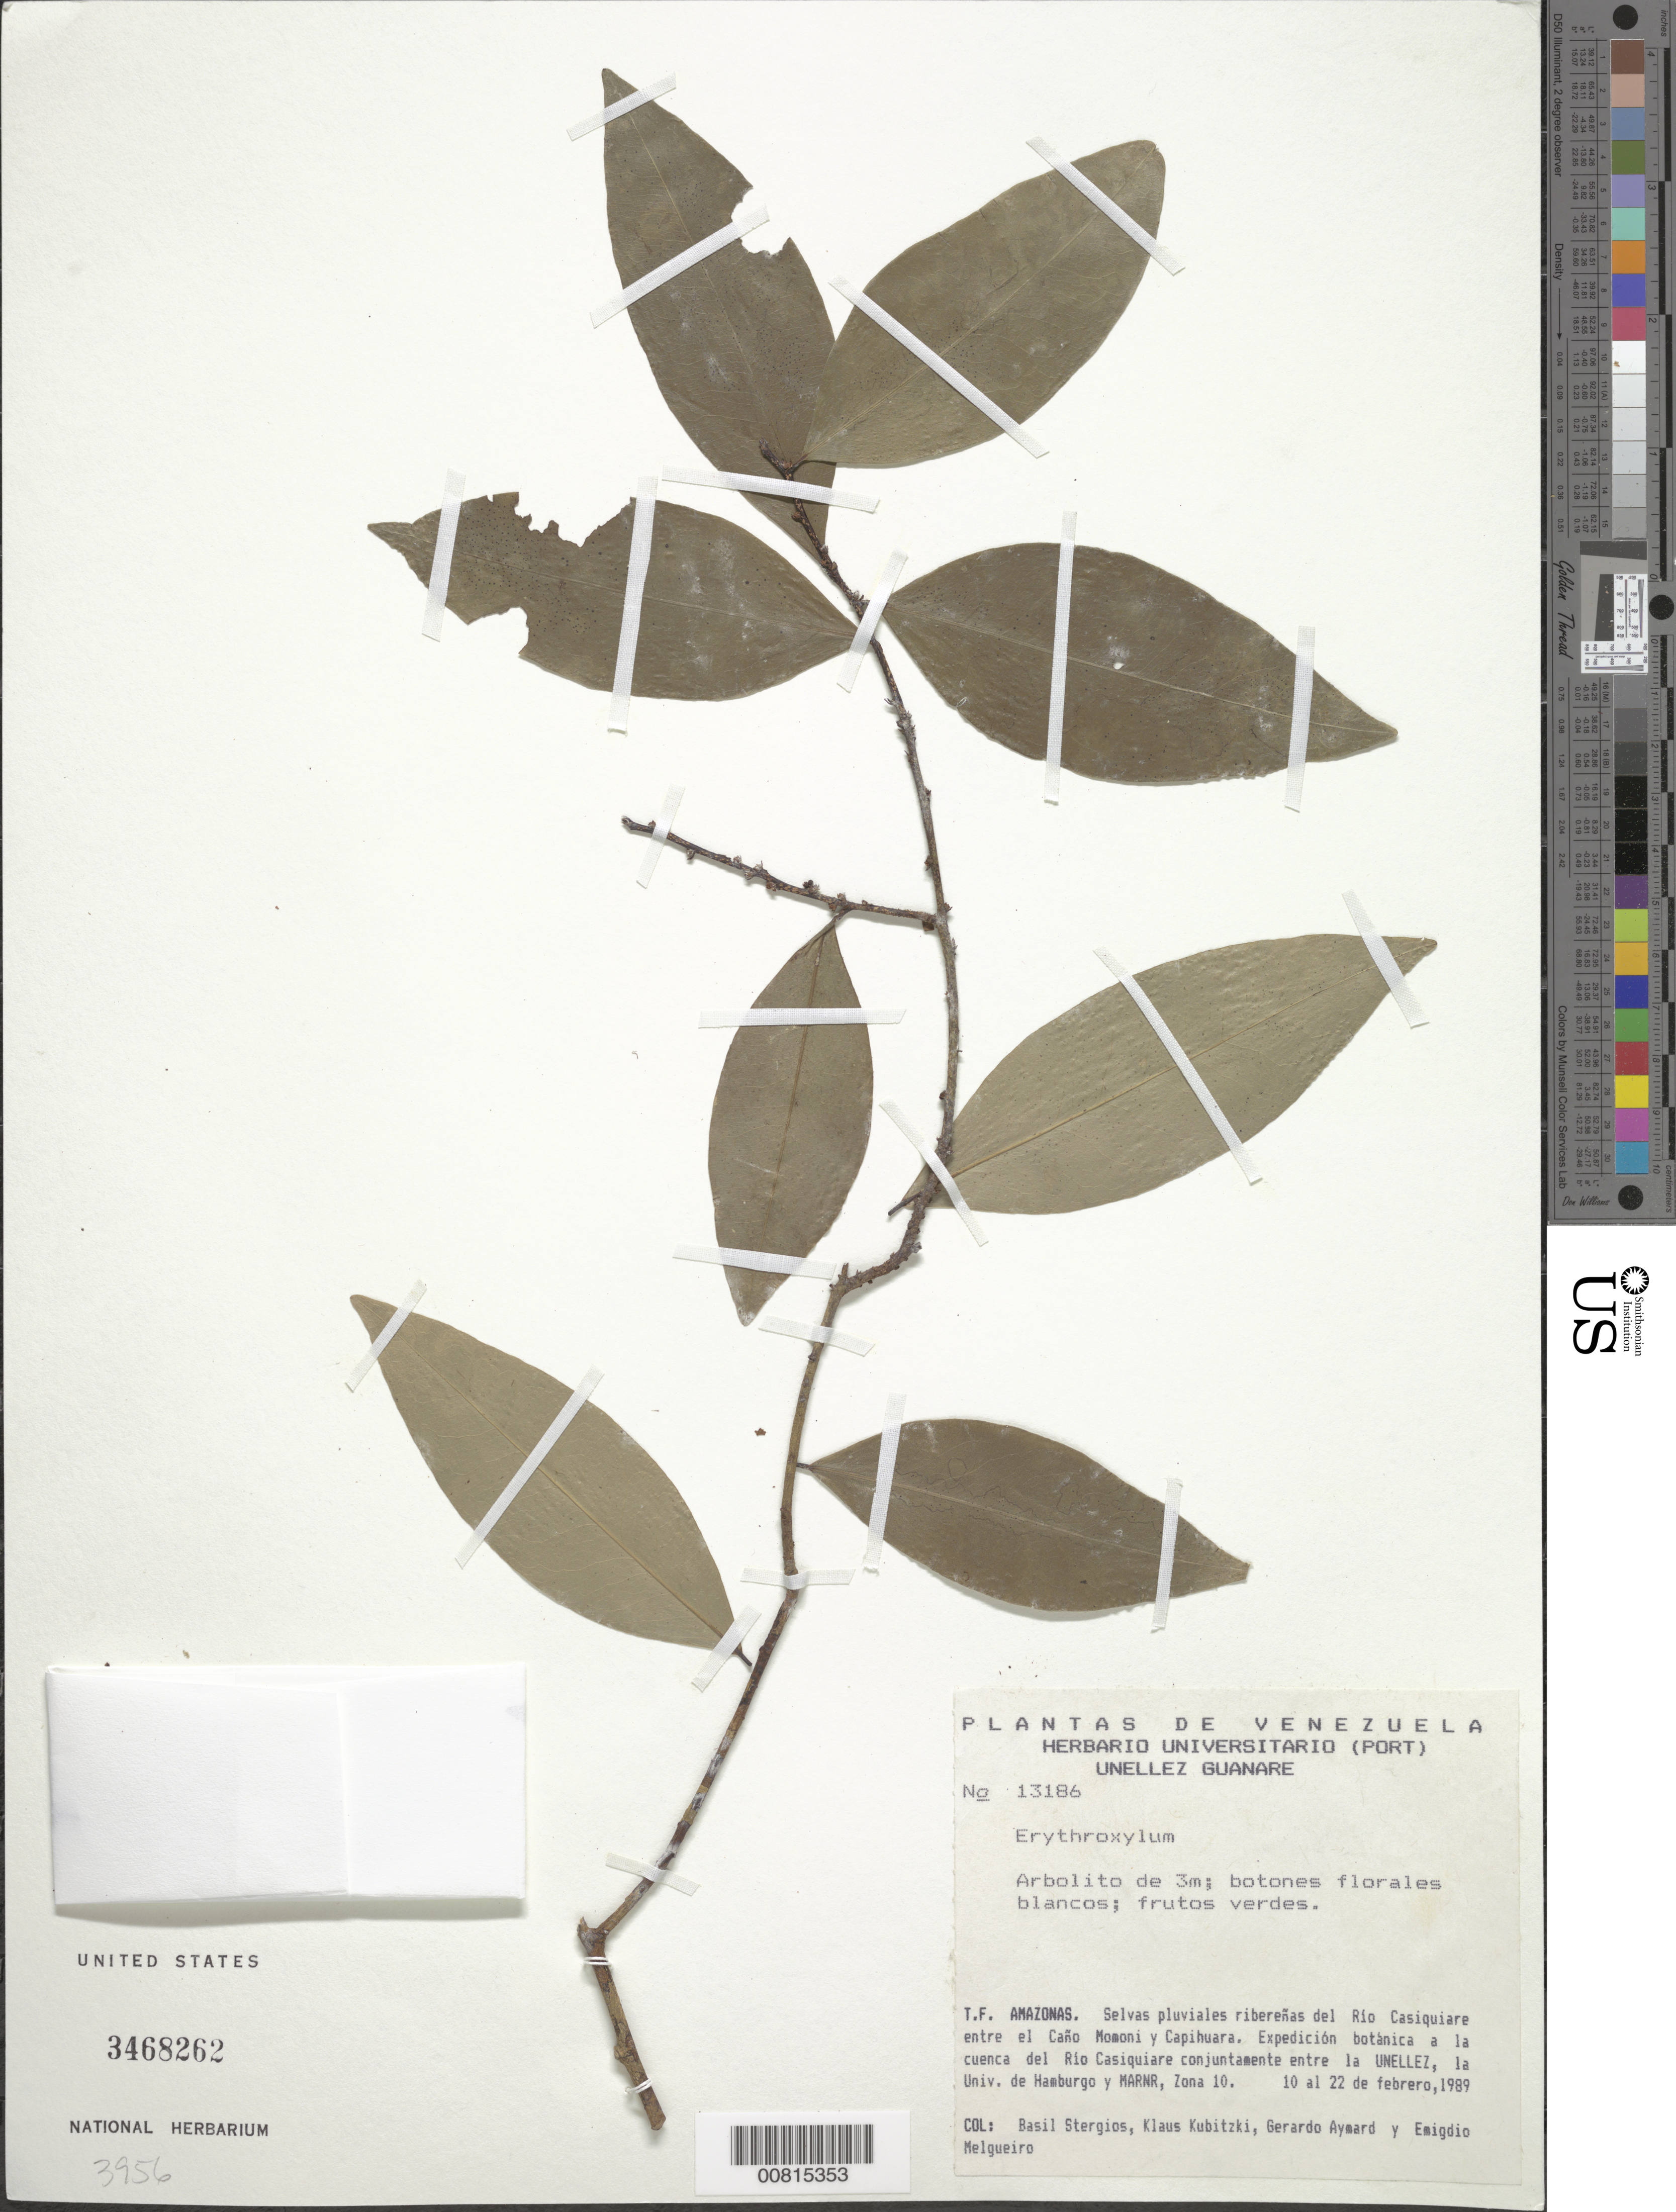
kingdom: Plantae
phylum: Tracheophyta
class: Magnoliopsida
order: Malpighiales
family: Erythroxylaceae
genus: Erythroxylum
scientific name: Erythroxylum sp.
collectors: B. G. Stergios, K. Kubitzki, G. A. Aymard & E. Melgueiro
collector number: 13186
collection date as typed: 10-Feb-89 to 22-Feb-89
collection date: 1989-02-10/1989-02-22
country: Venezuela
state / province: Amazonas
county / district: Río Negro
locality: Río Casiquiare, entre el Caño Momoni y Capihuara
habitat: Selvas pluviales riberenas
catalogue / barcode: US 3468262